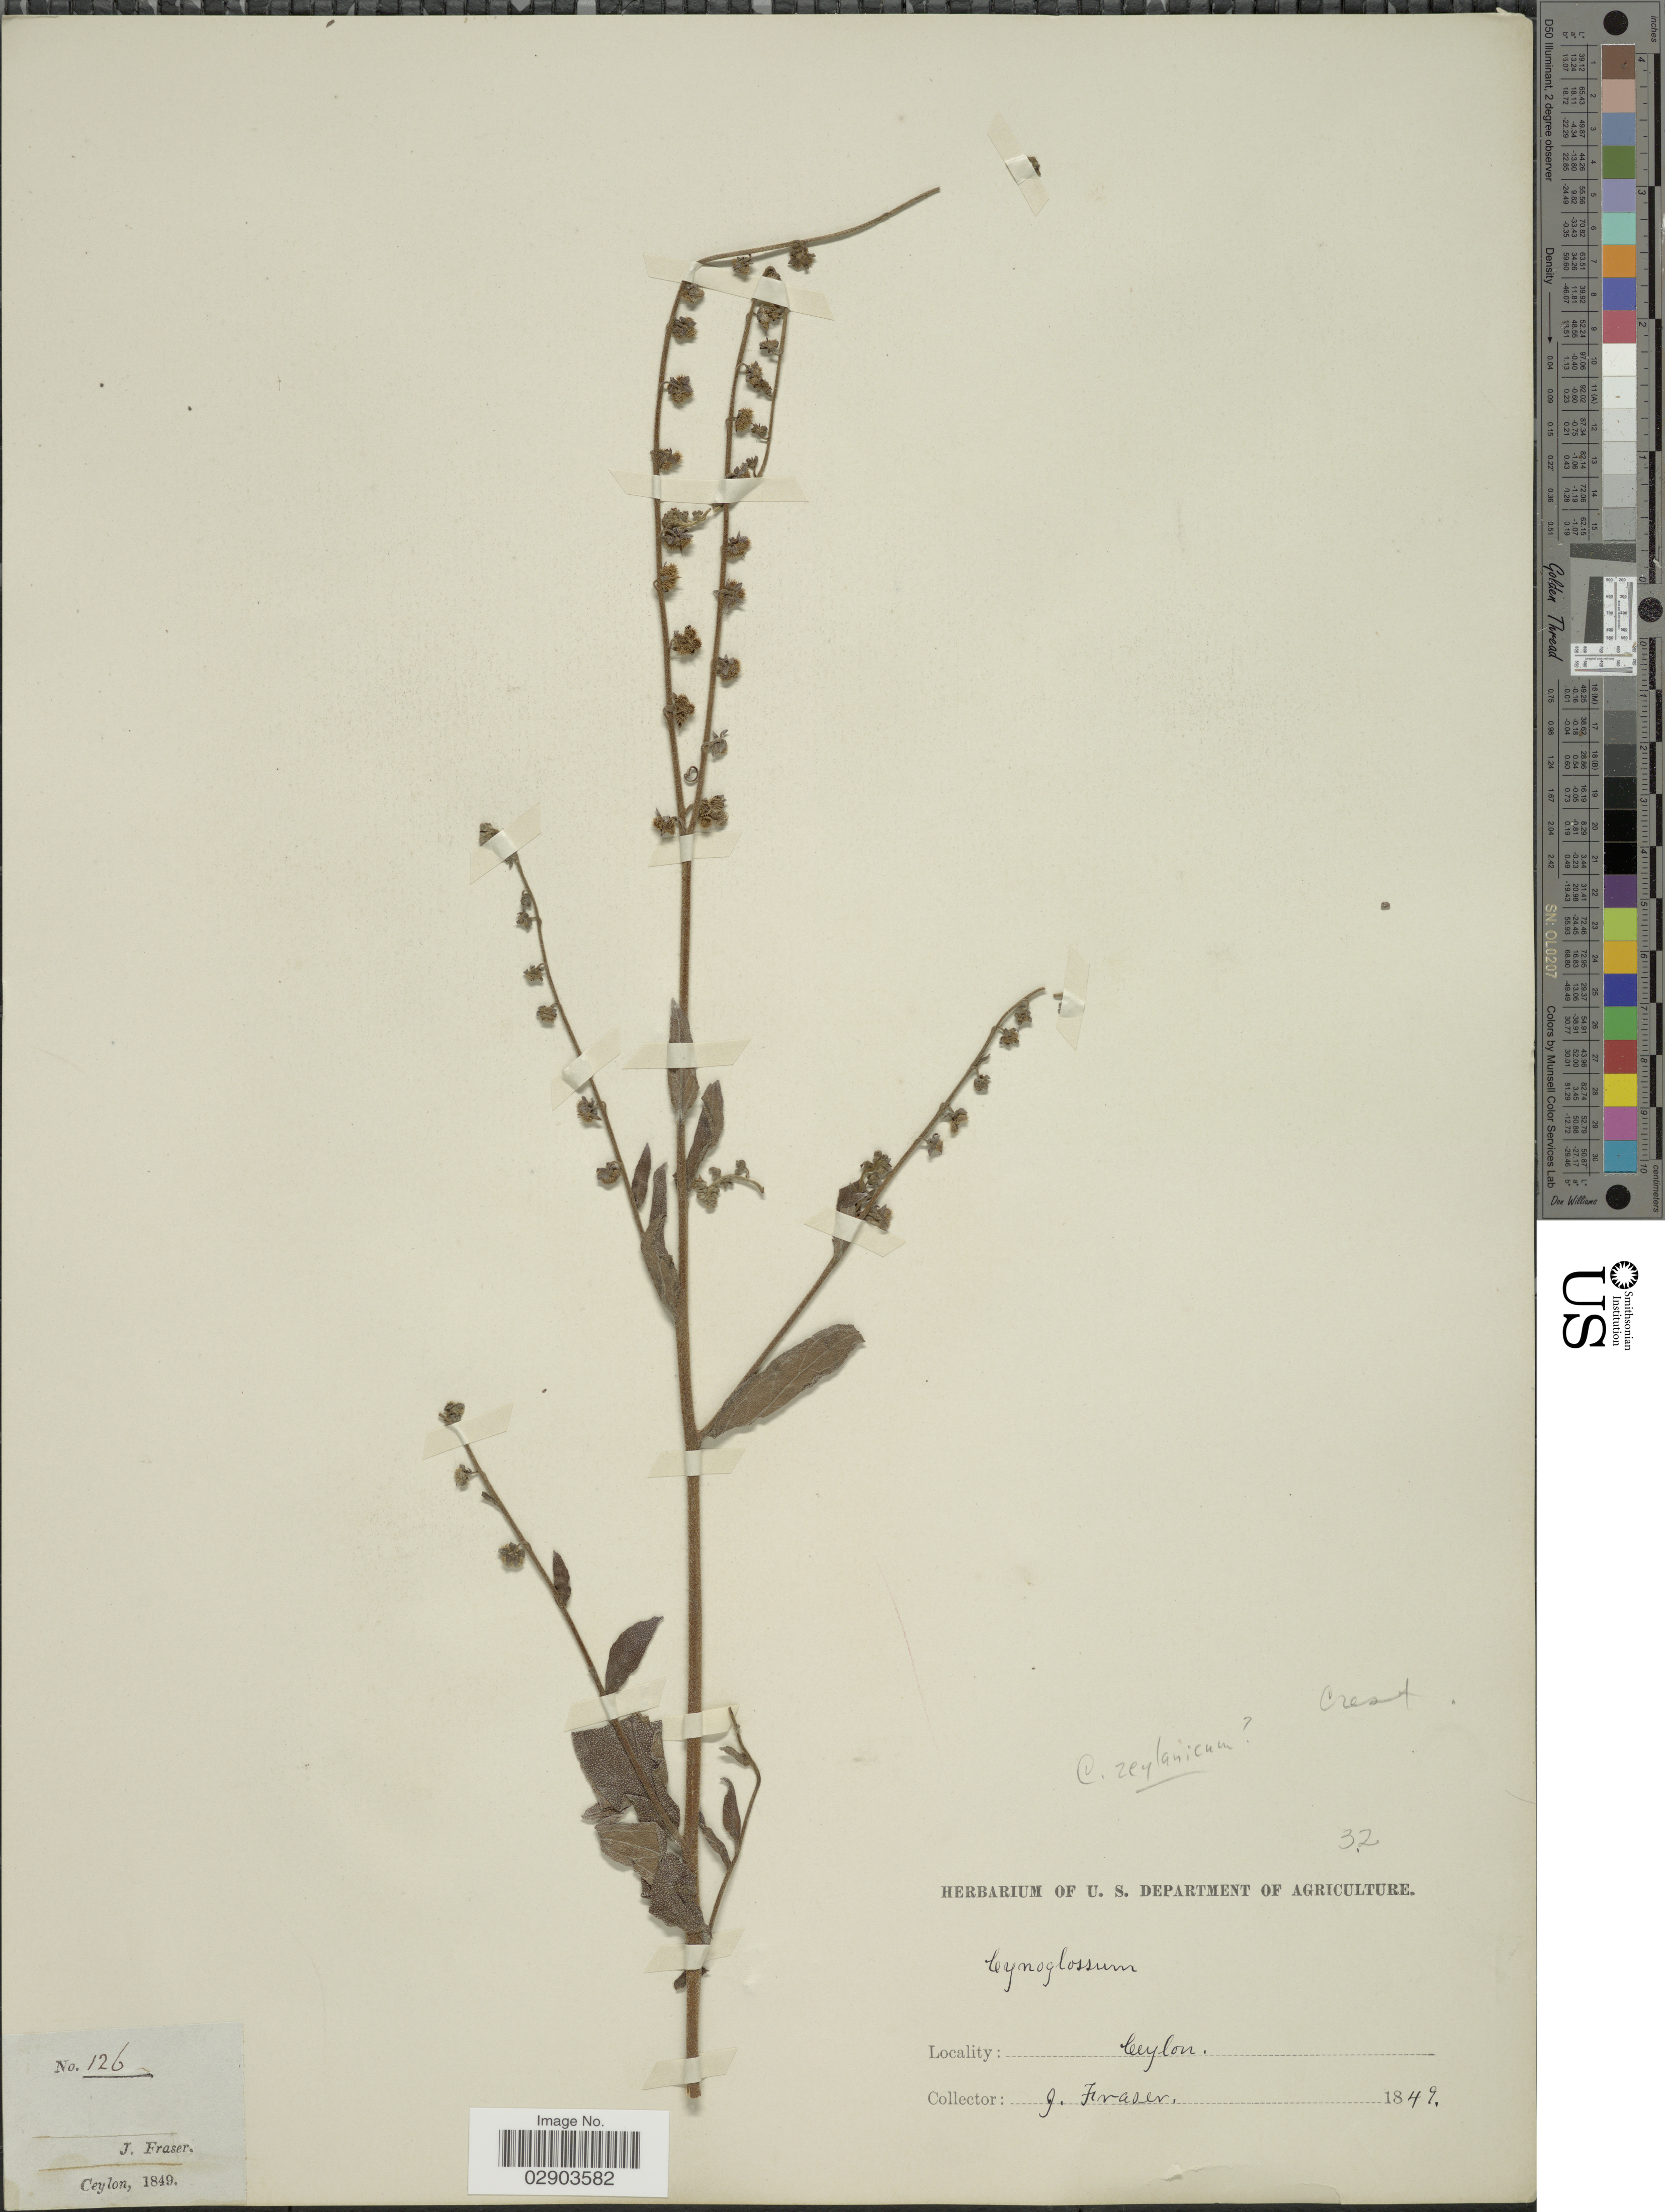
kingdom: Plantae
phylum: Tracheophyta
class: Magnoliopsida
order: Boraginales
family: Boraginaceae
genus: Cynoglossum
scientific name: Cynoglossum sp.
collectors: J. Fraser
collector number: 126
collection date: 1849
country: Sri Lanka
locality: Ceylon.